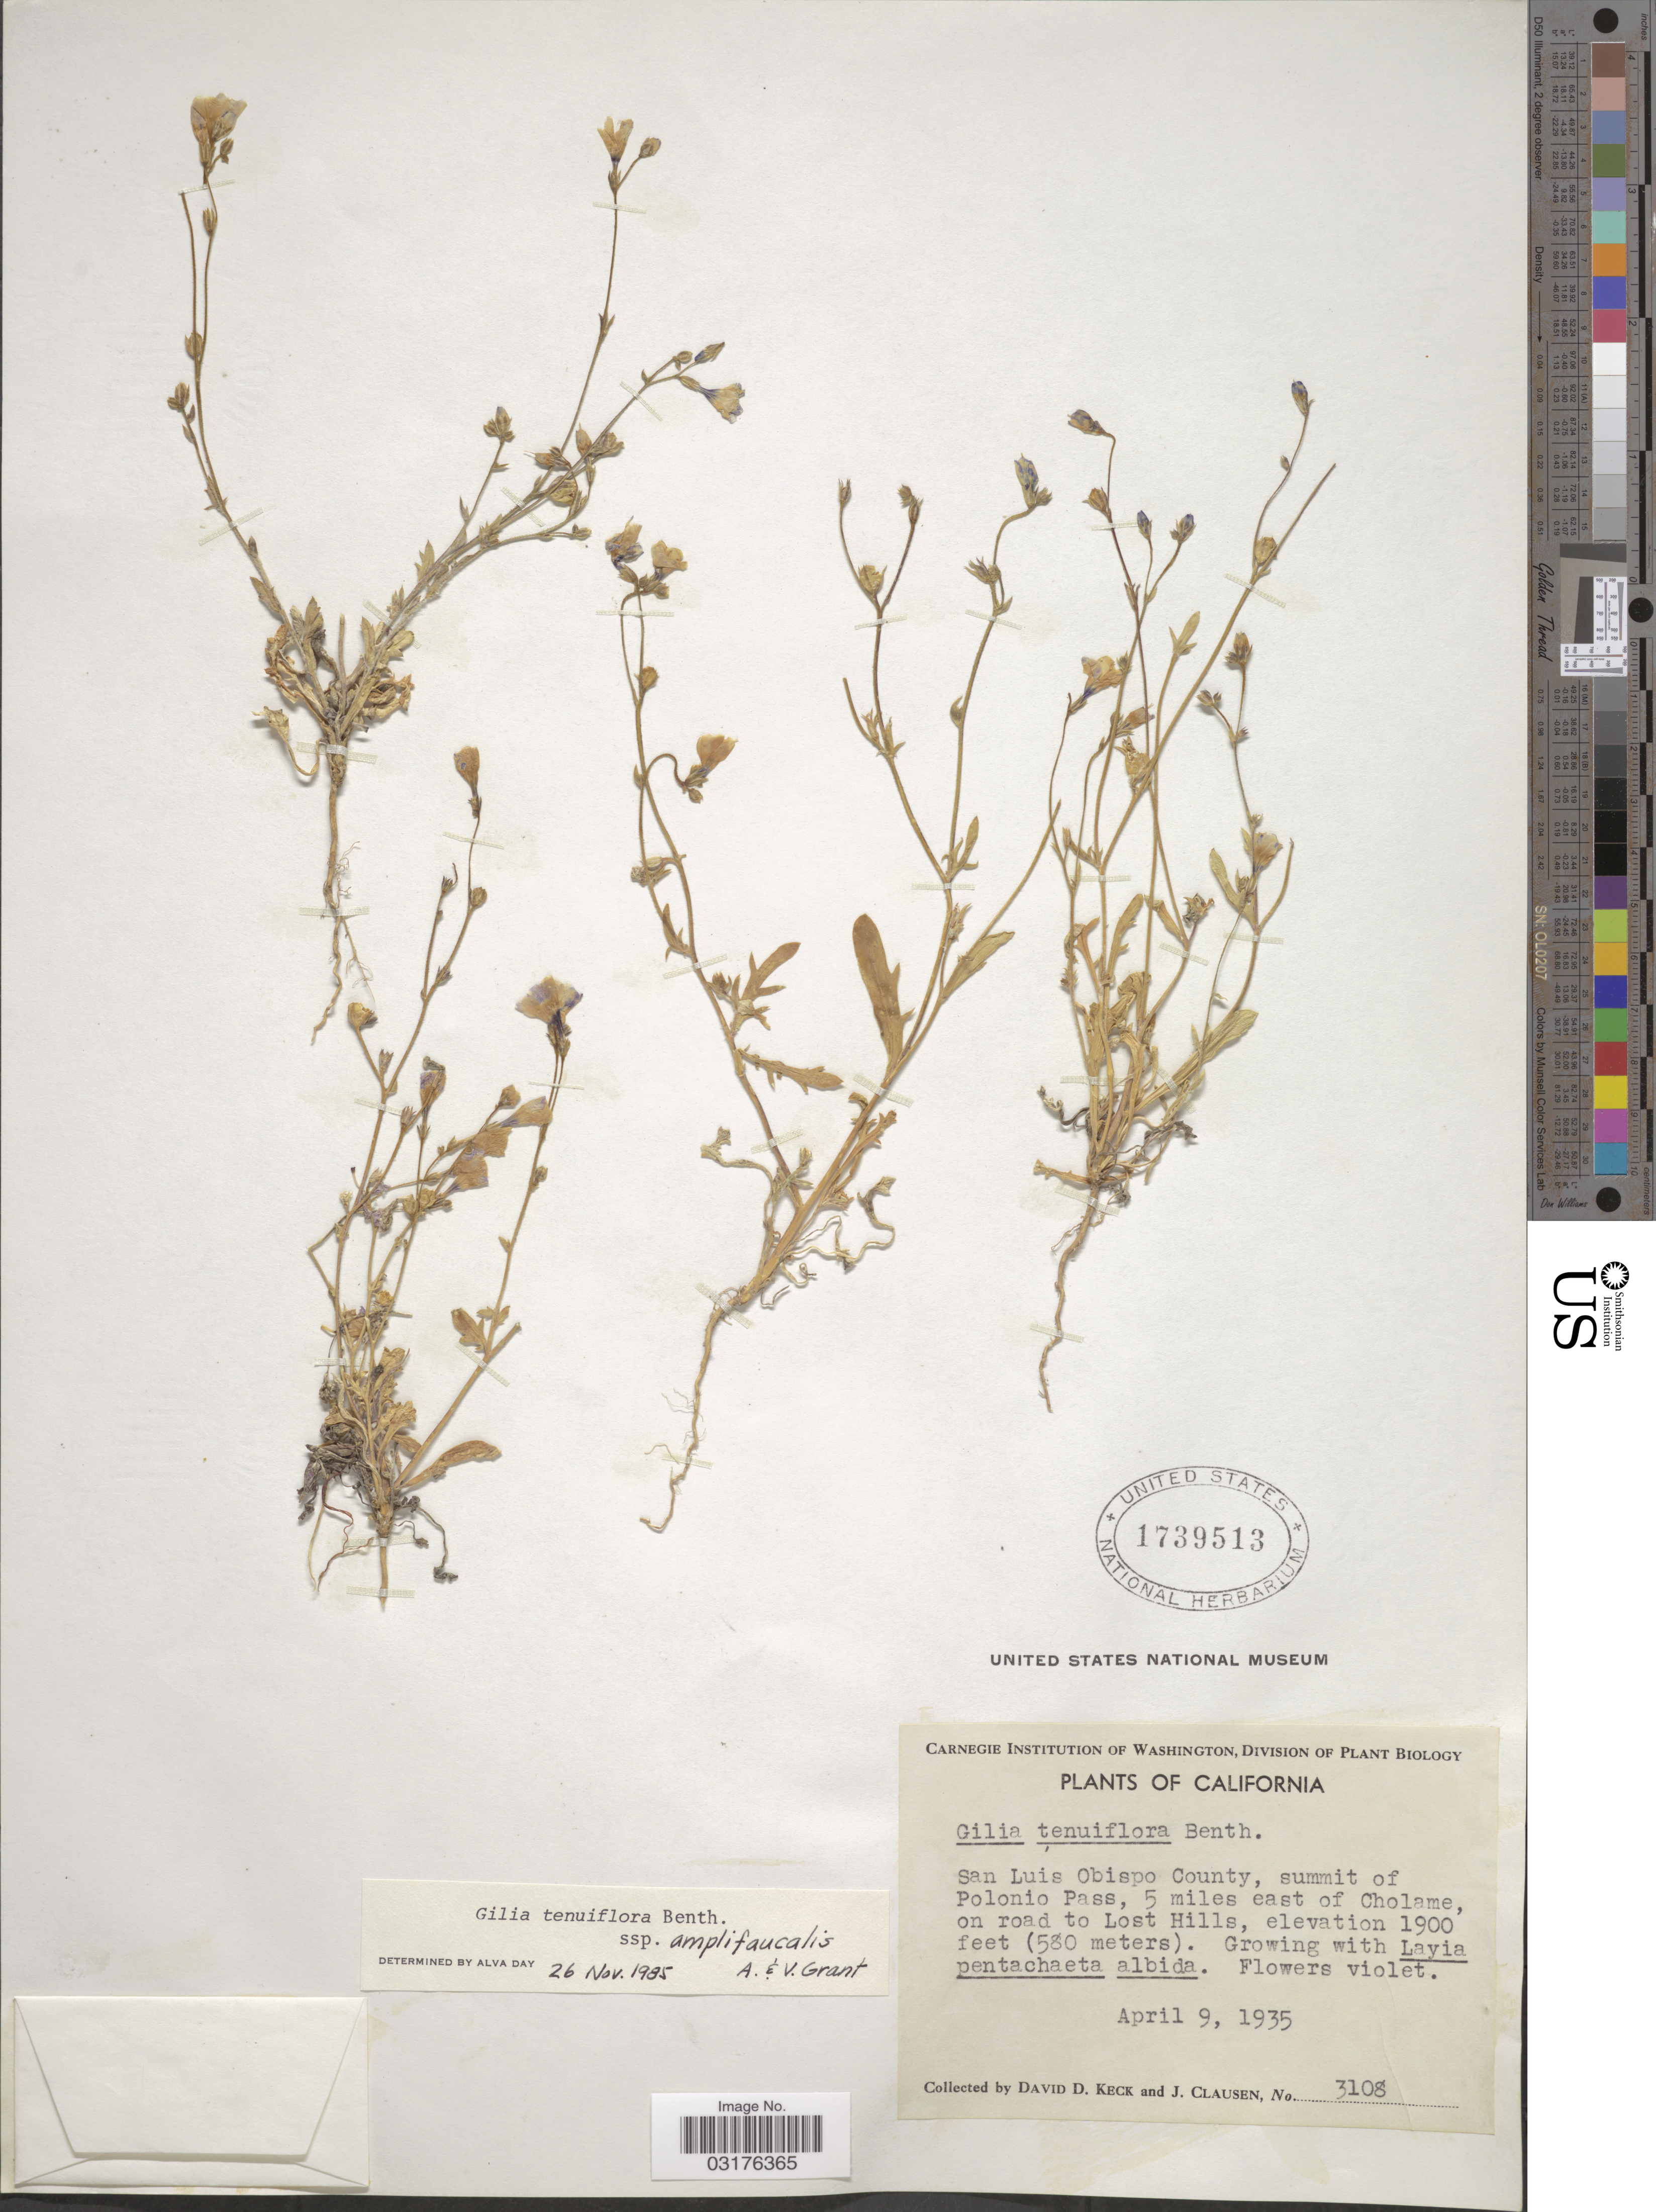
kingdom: Plantae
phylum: Tracheophyta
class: Magnoliopsida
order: Ericales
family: Polemoniaceae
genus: Gilia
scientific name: Gilia tenuiflora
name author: Benth.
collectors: D. D. Keck & J. Clausen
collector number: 3108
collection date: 1935-04-09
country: United States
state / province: California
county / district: San Luis Obispo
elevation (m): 579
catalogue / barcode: US 1739513